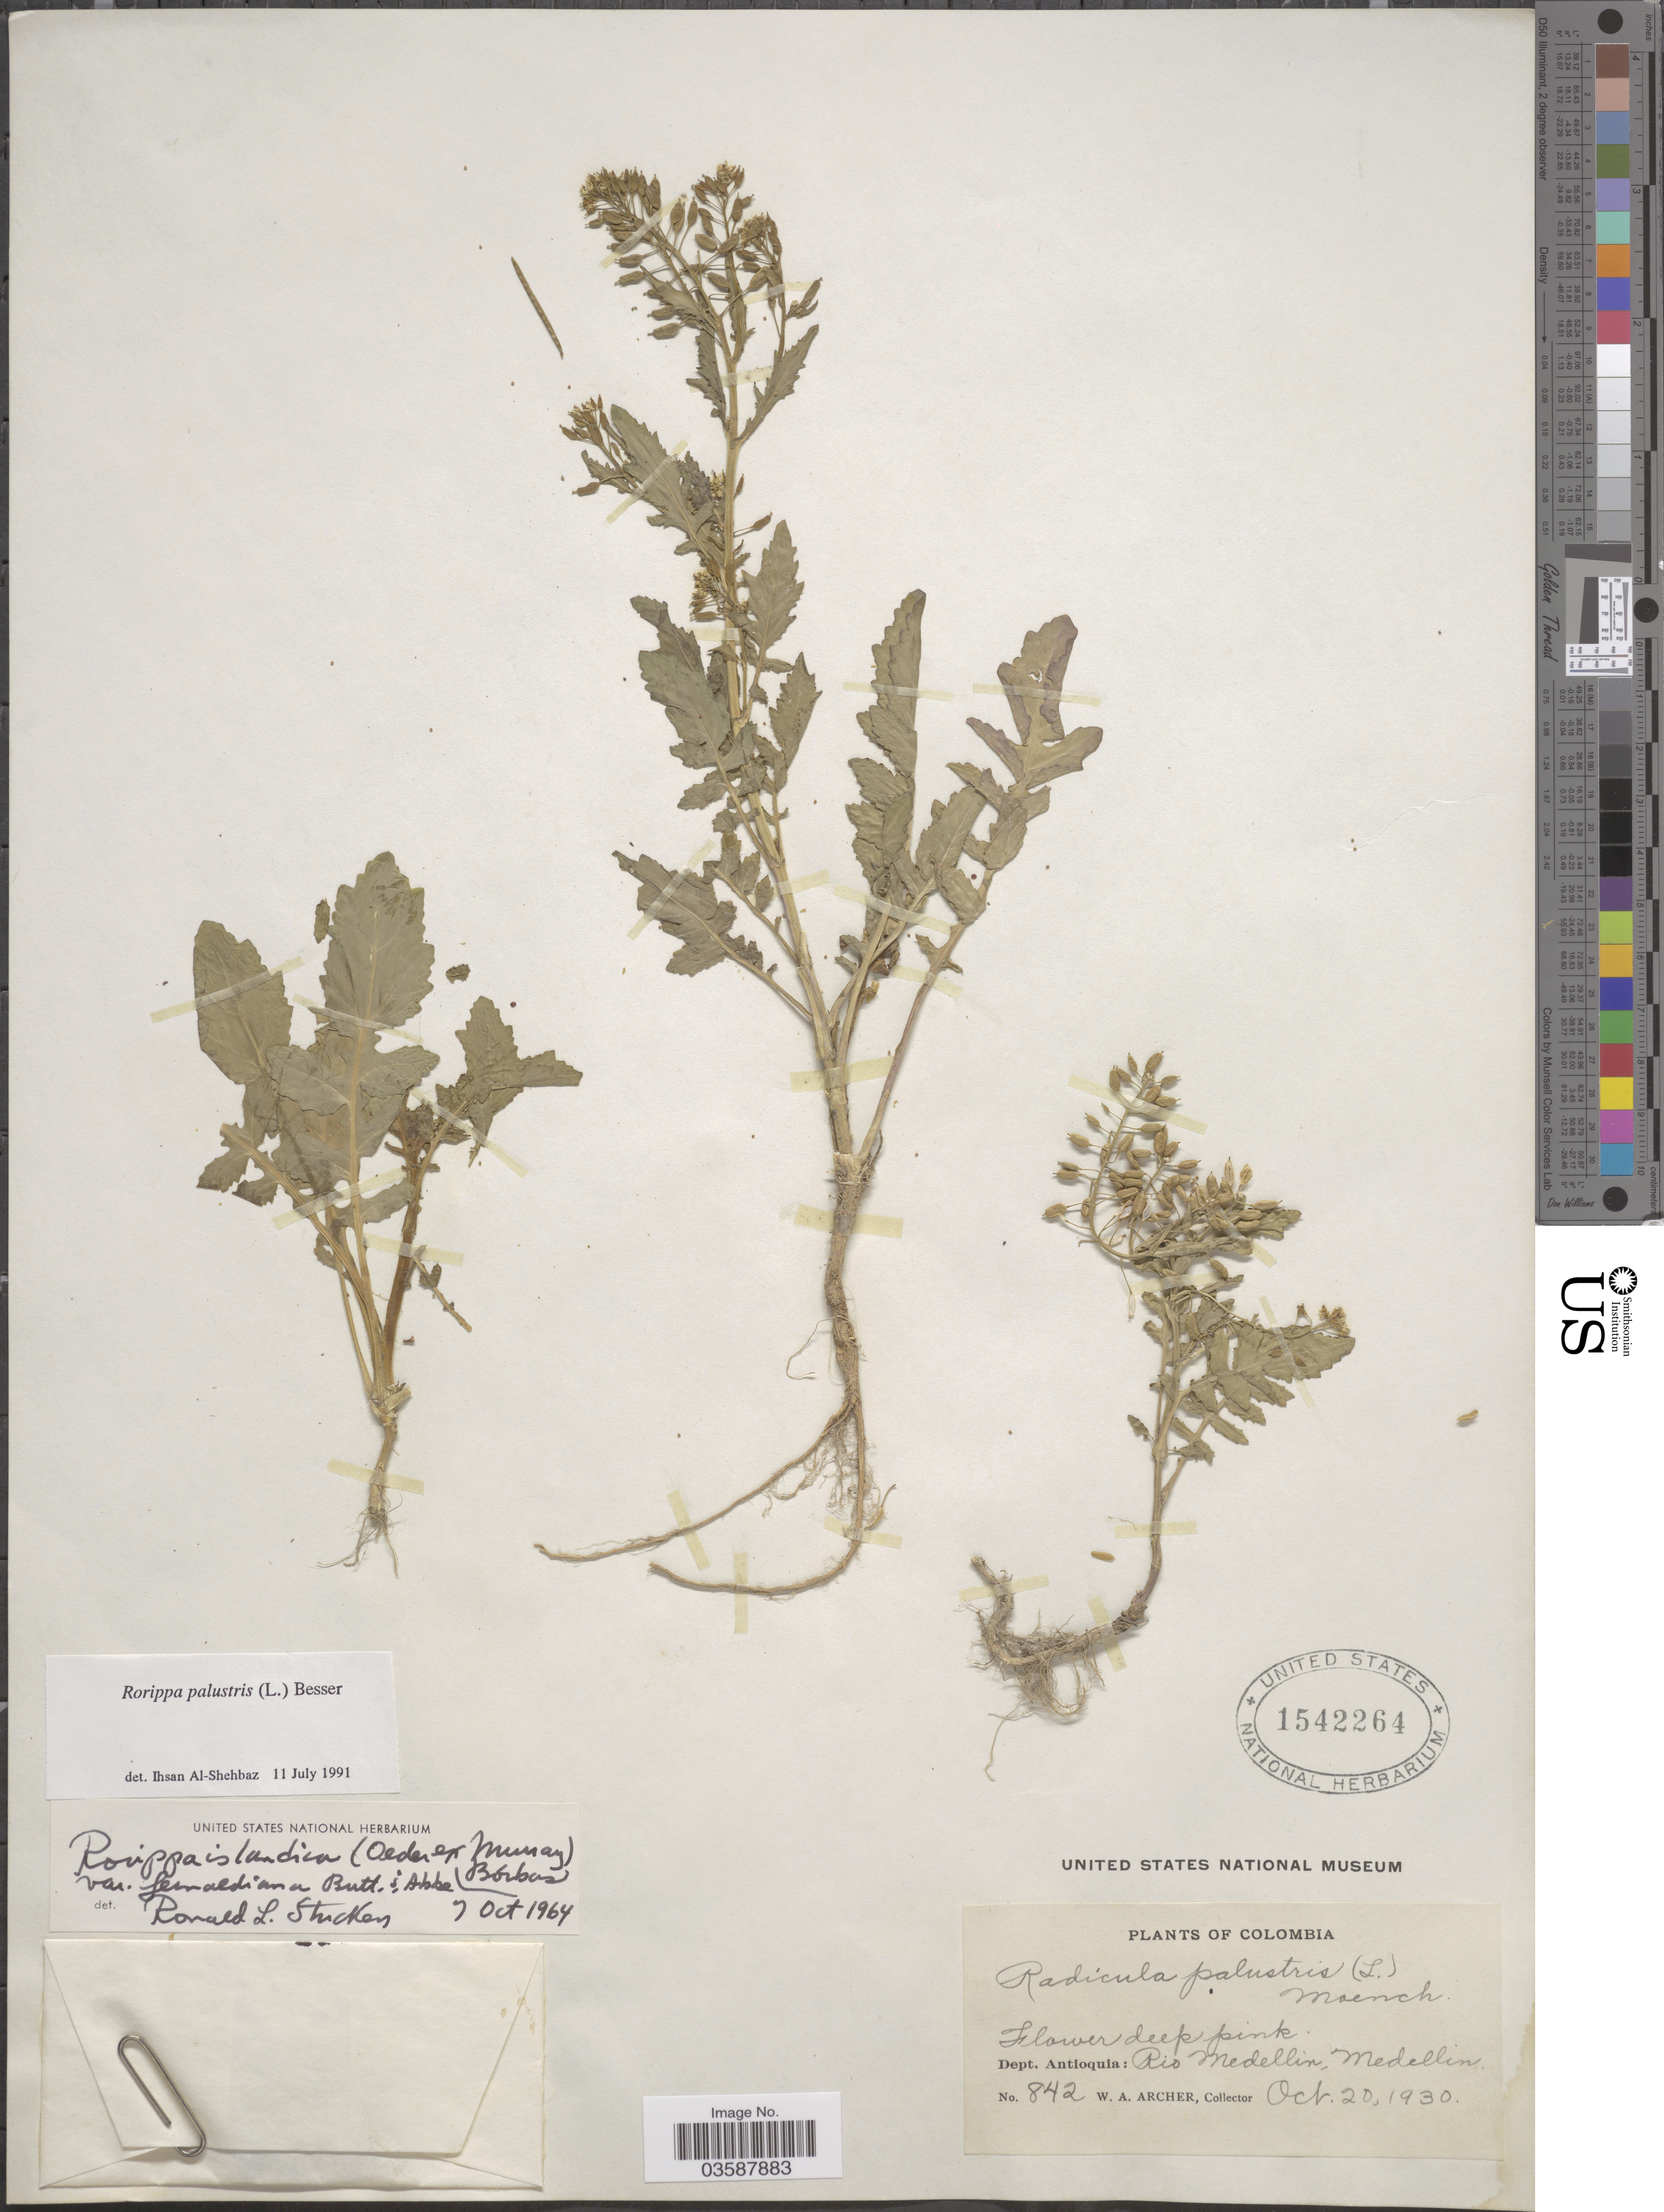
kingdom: Plantae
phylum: Tracheophyta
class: Magnoliopsida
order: Brassicales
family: Brassicaceae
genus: Rorippa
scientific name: Rorippa palustris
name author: (L.) Besser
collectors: W. Archer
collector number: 842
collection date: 1930-10-20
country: Colombia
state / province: Antioquia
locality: Dept. Antioquia: Rio Medellin, Medellin.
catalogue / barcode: US 1542264